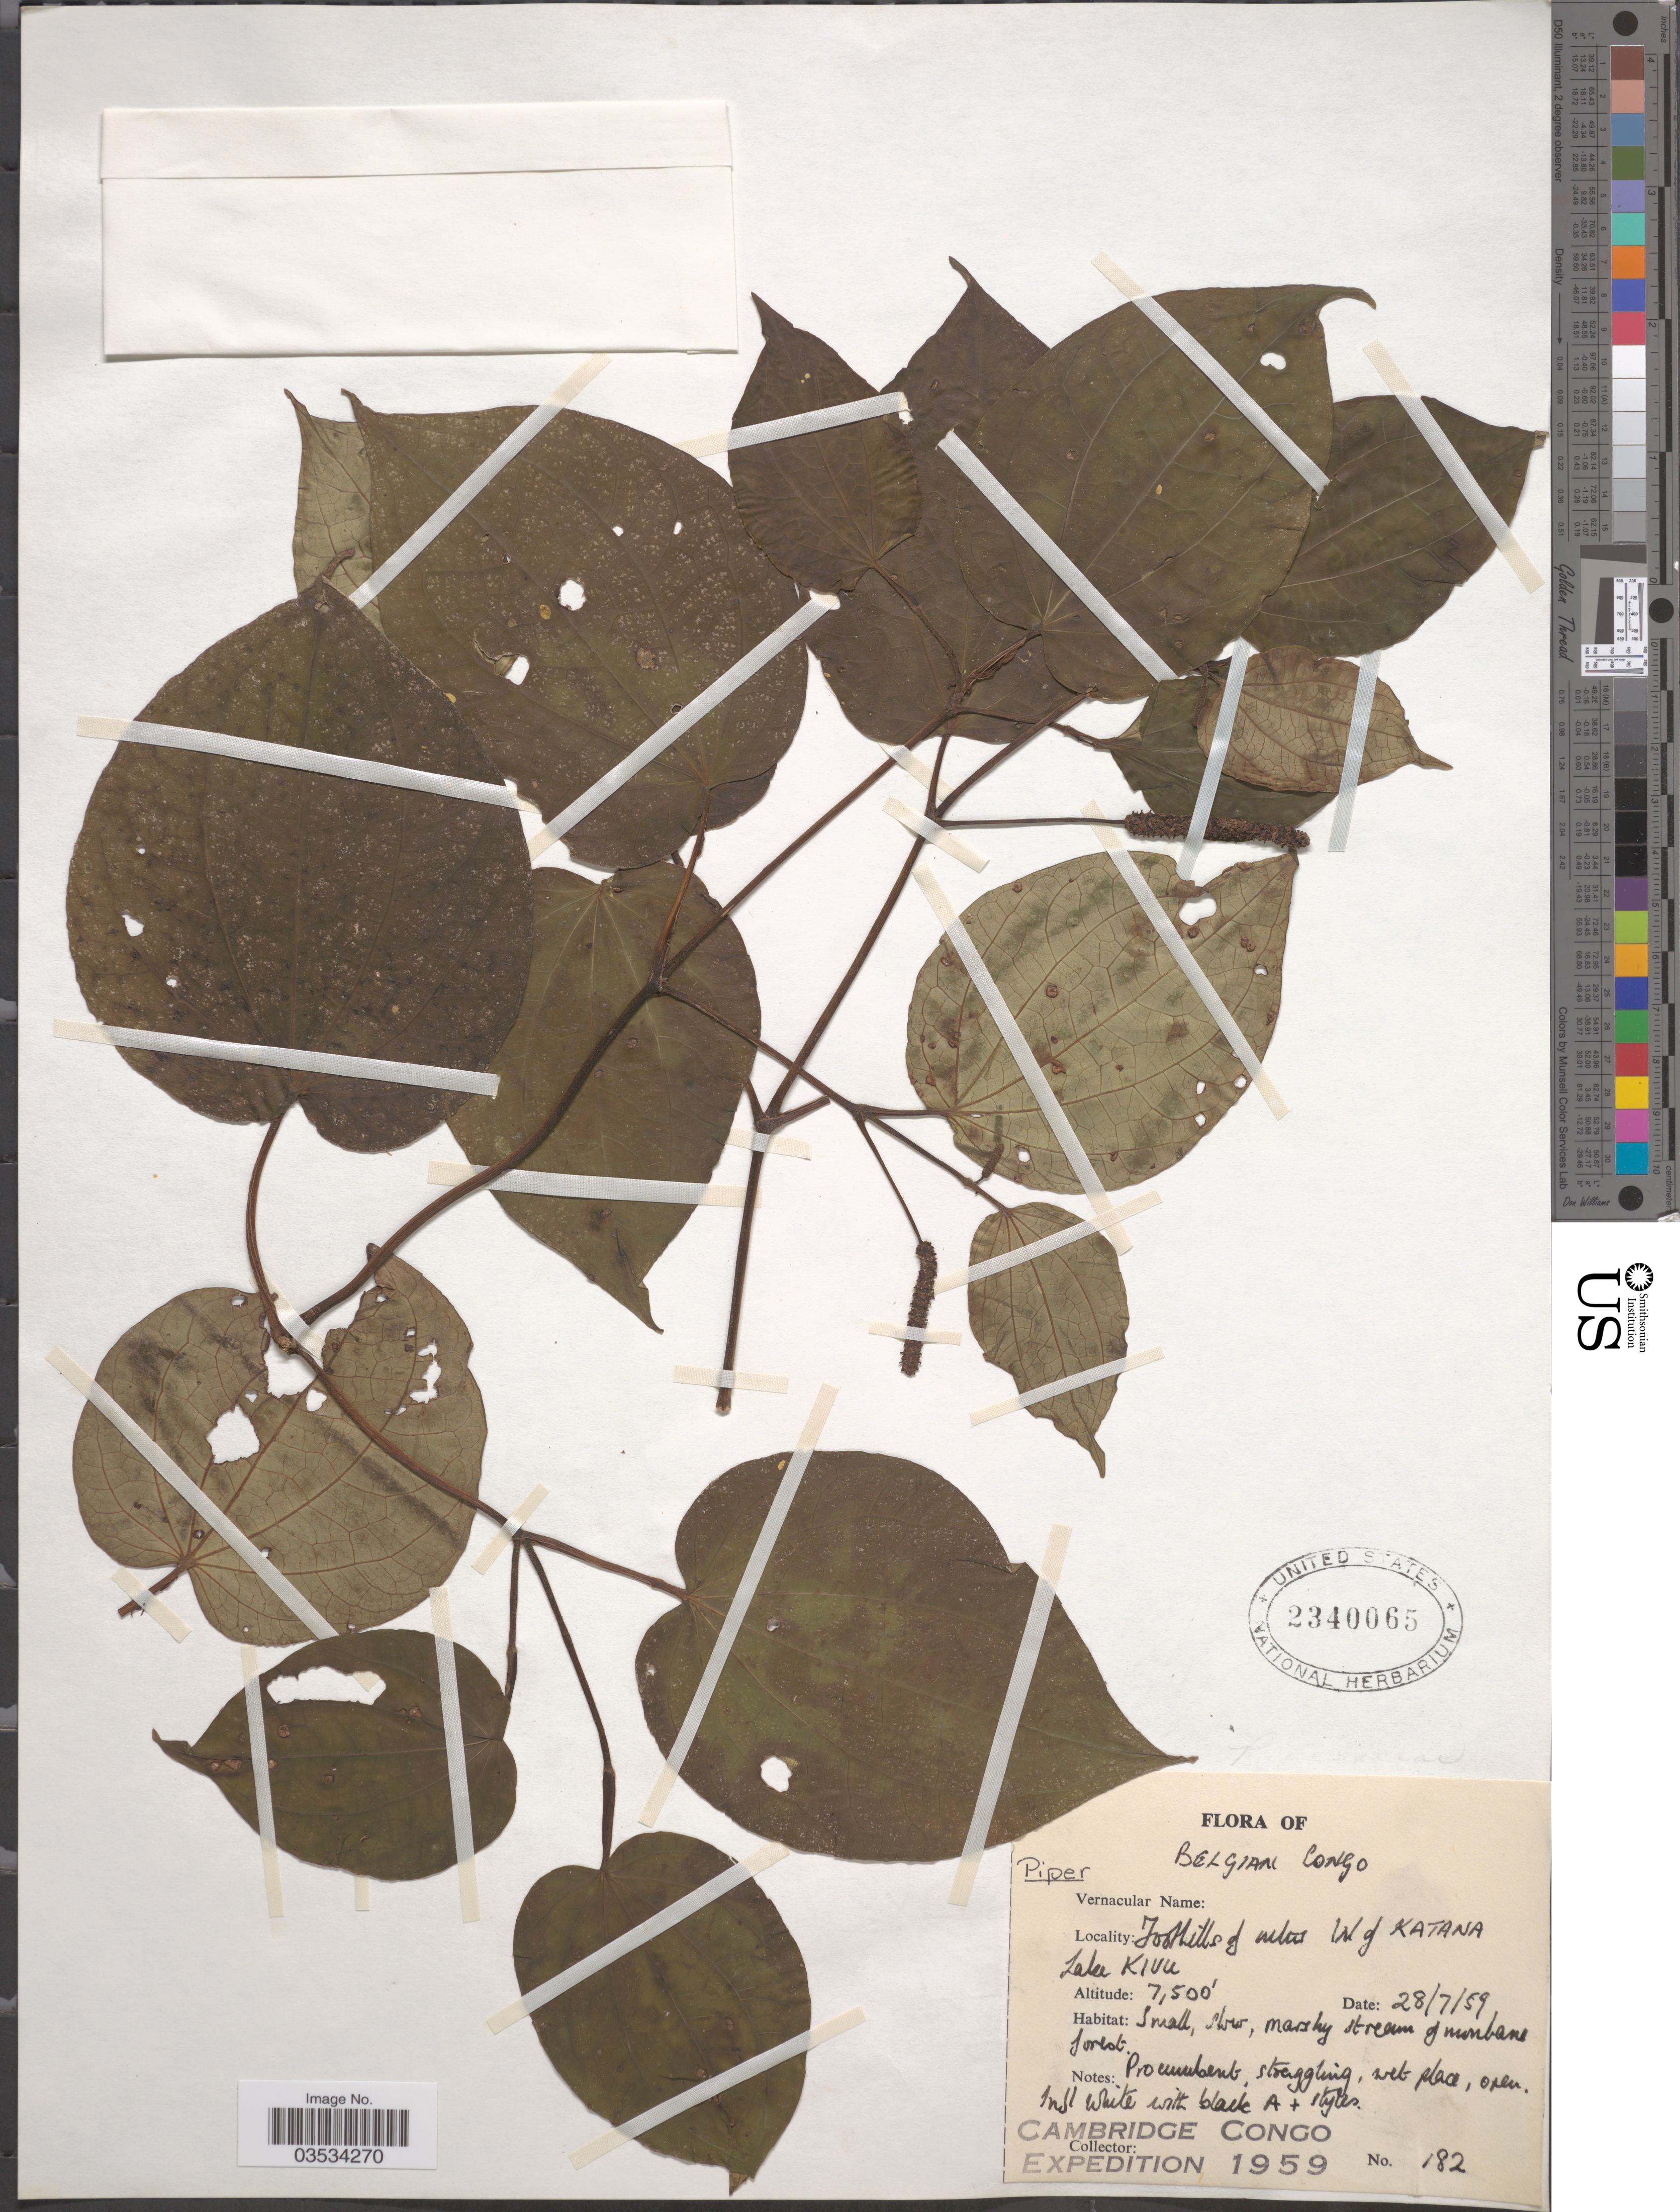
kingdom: Plantae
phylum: Tracheophyta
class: Magnoliopsida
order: Piperales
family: Piperaceae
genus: Piper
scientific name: Piper sp.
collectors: Cambridge Congo Expedition 1959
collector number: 182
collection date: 1959-07-28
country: Congo, Democratic Republic of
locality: Belgian Congo. Foothills of mtns W of Katana. Lake Kivu.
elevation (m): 2286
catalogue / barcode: US 2340065